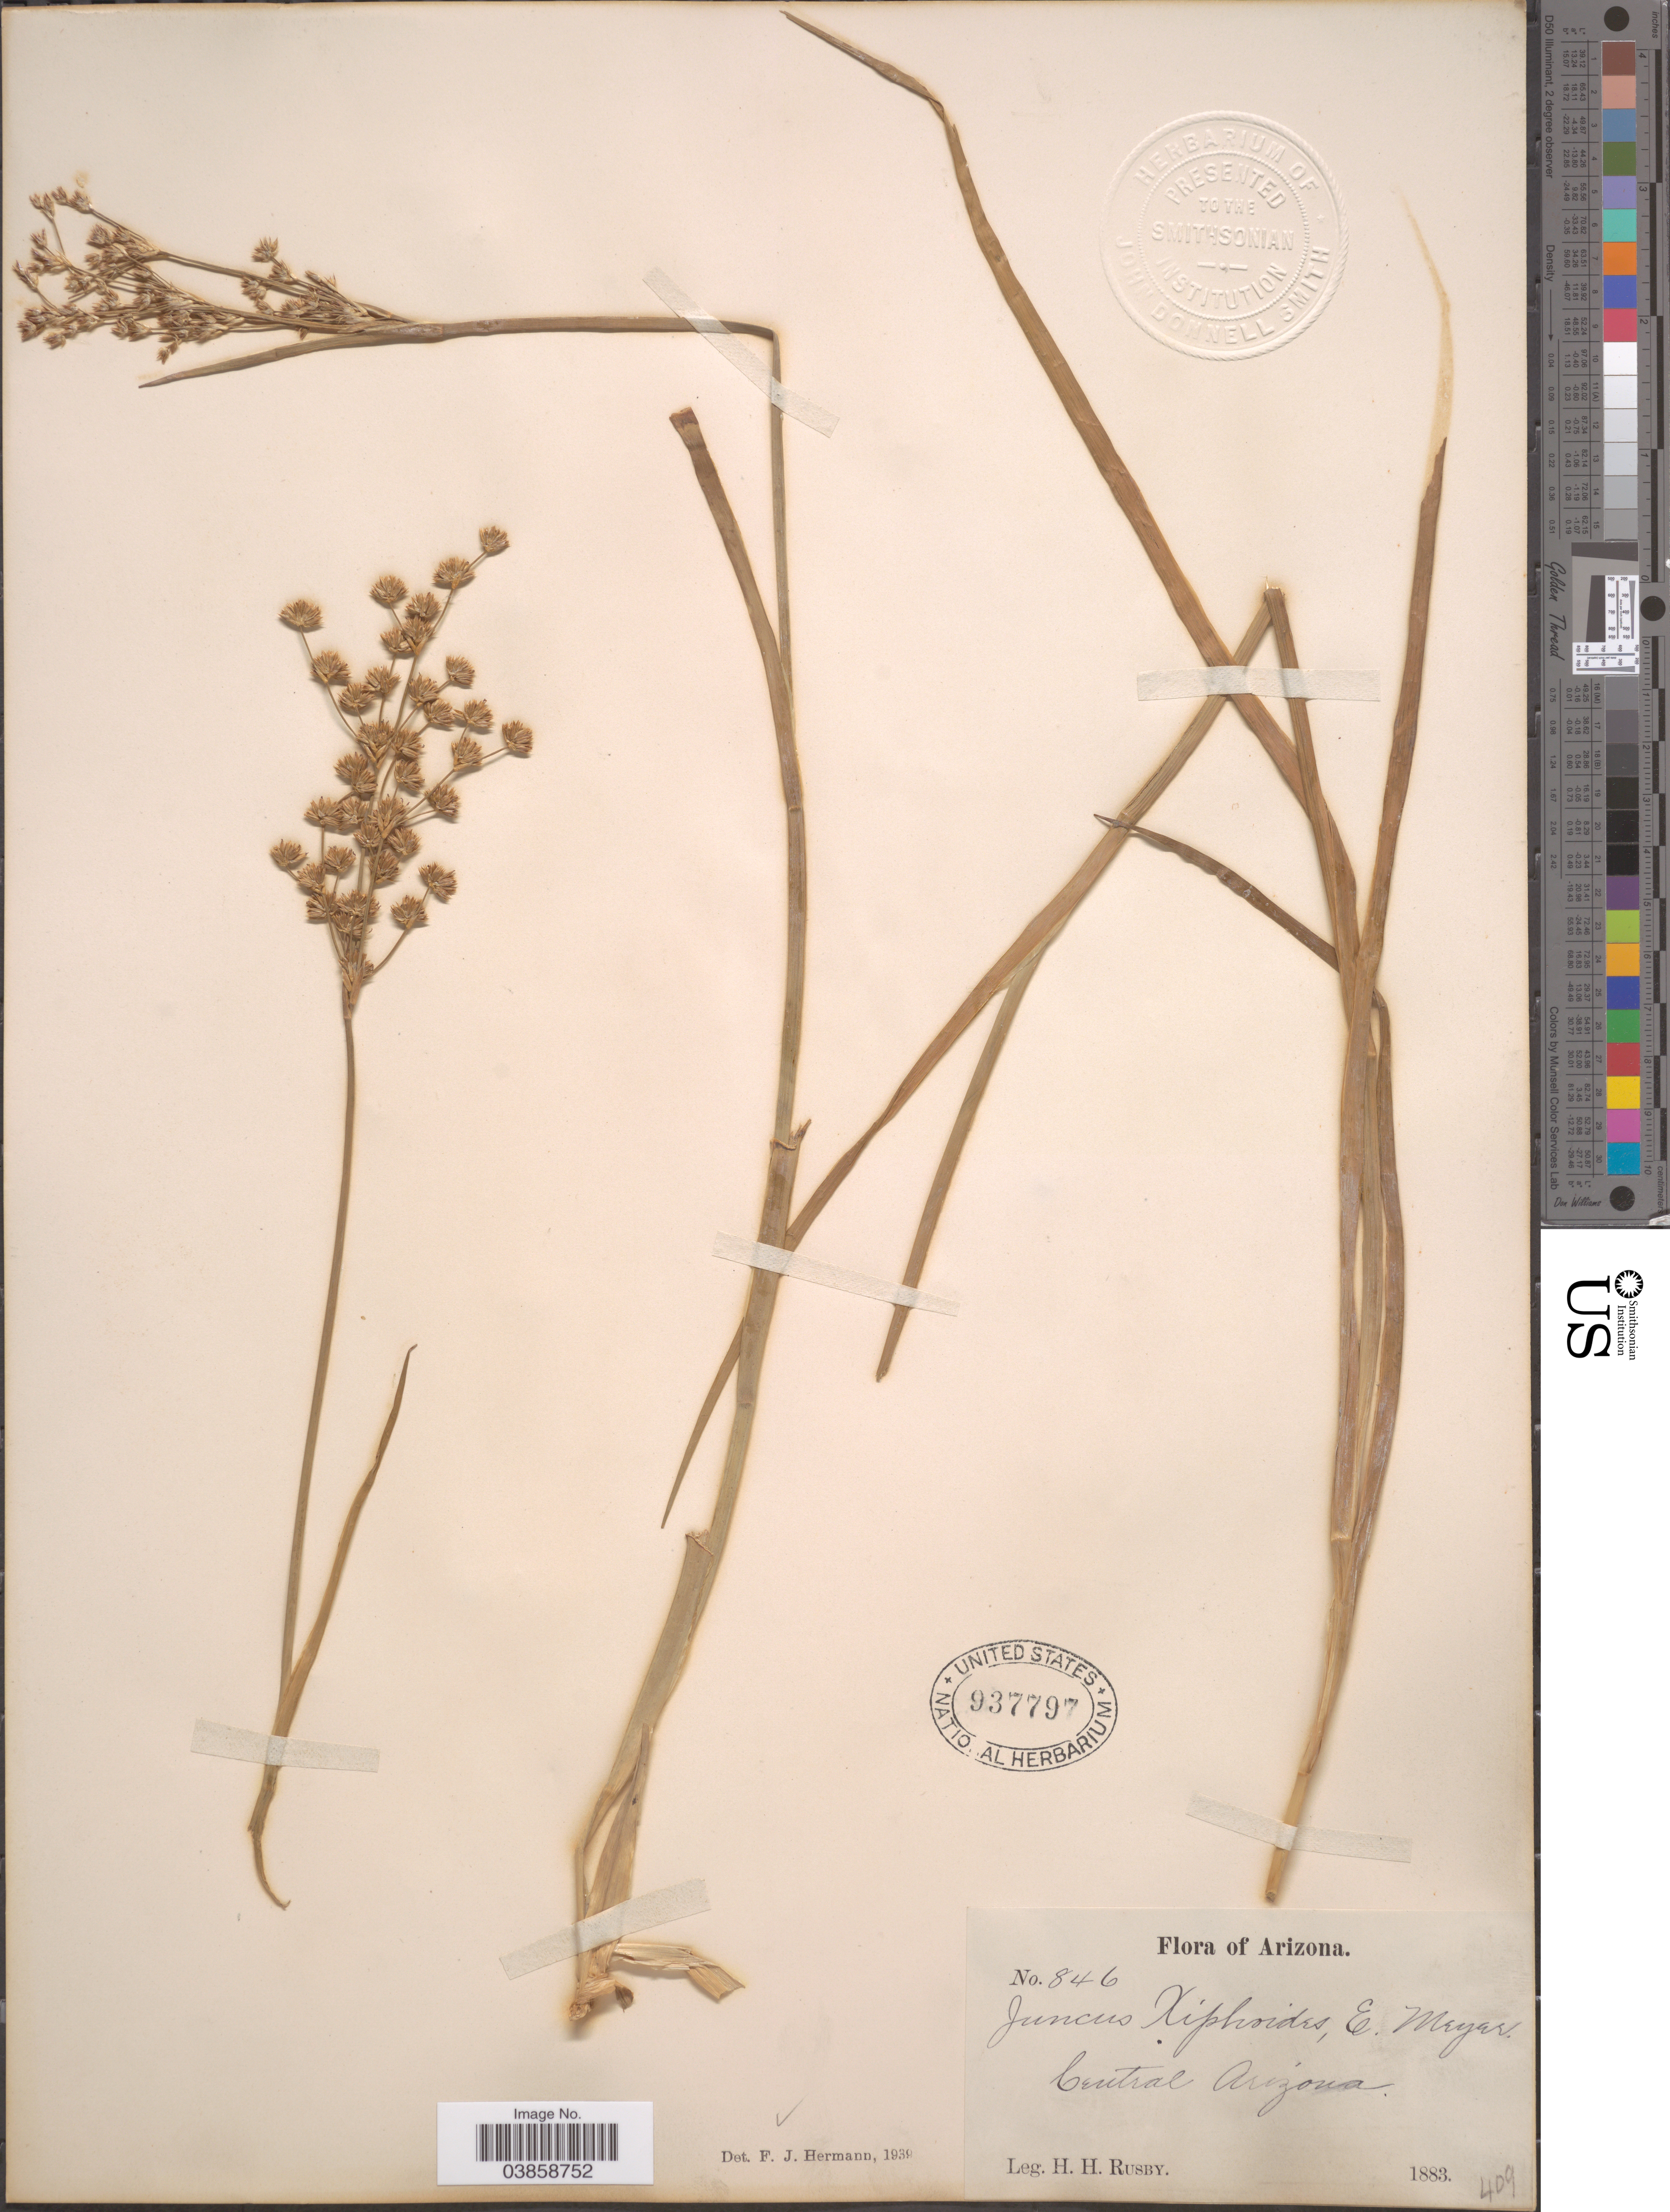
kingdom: Plantae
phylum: Tracheophyta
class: Liliopsida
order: Poales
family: Juncaceae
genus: Juncus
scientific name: Juncus xiphioides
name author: E. Mey.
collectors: H. H. Rusby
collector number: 846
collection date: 1883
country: United States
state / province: Arizona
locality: Central Arizona.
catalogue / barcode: US 937797